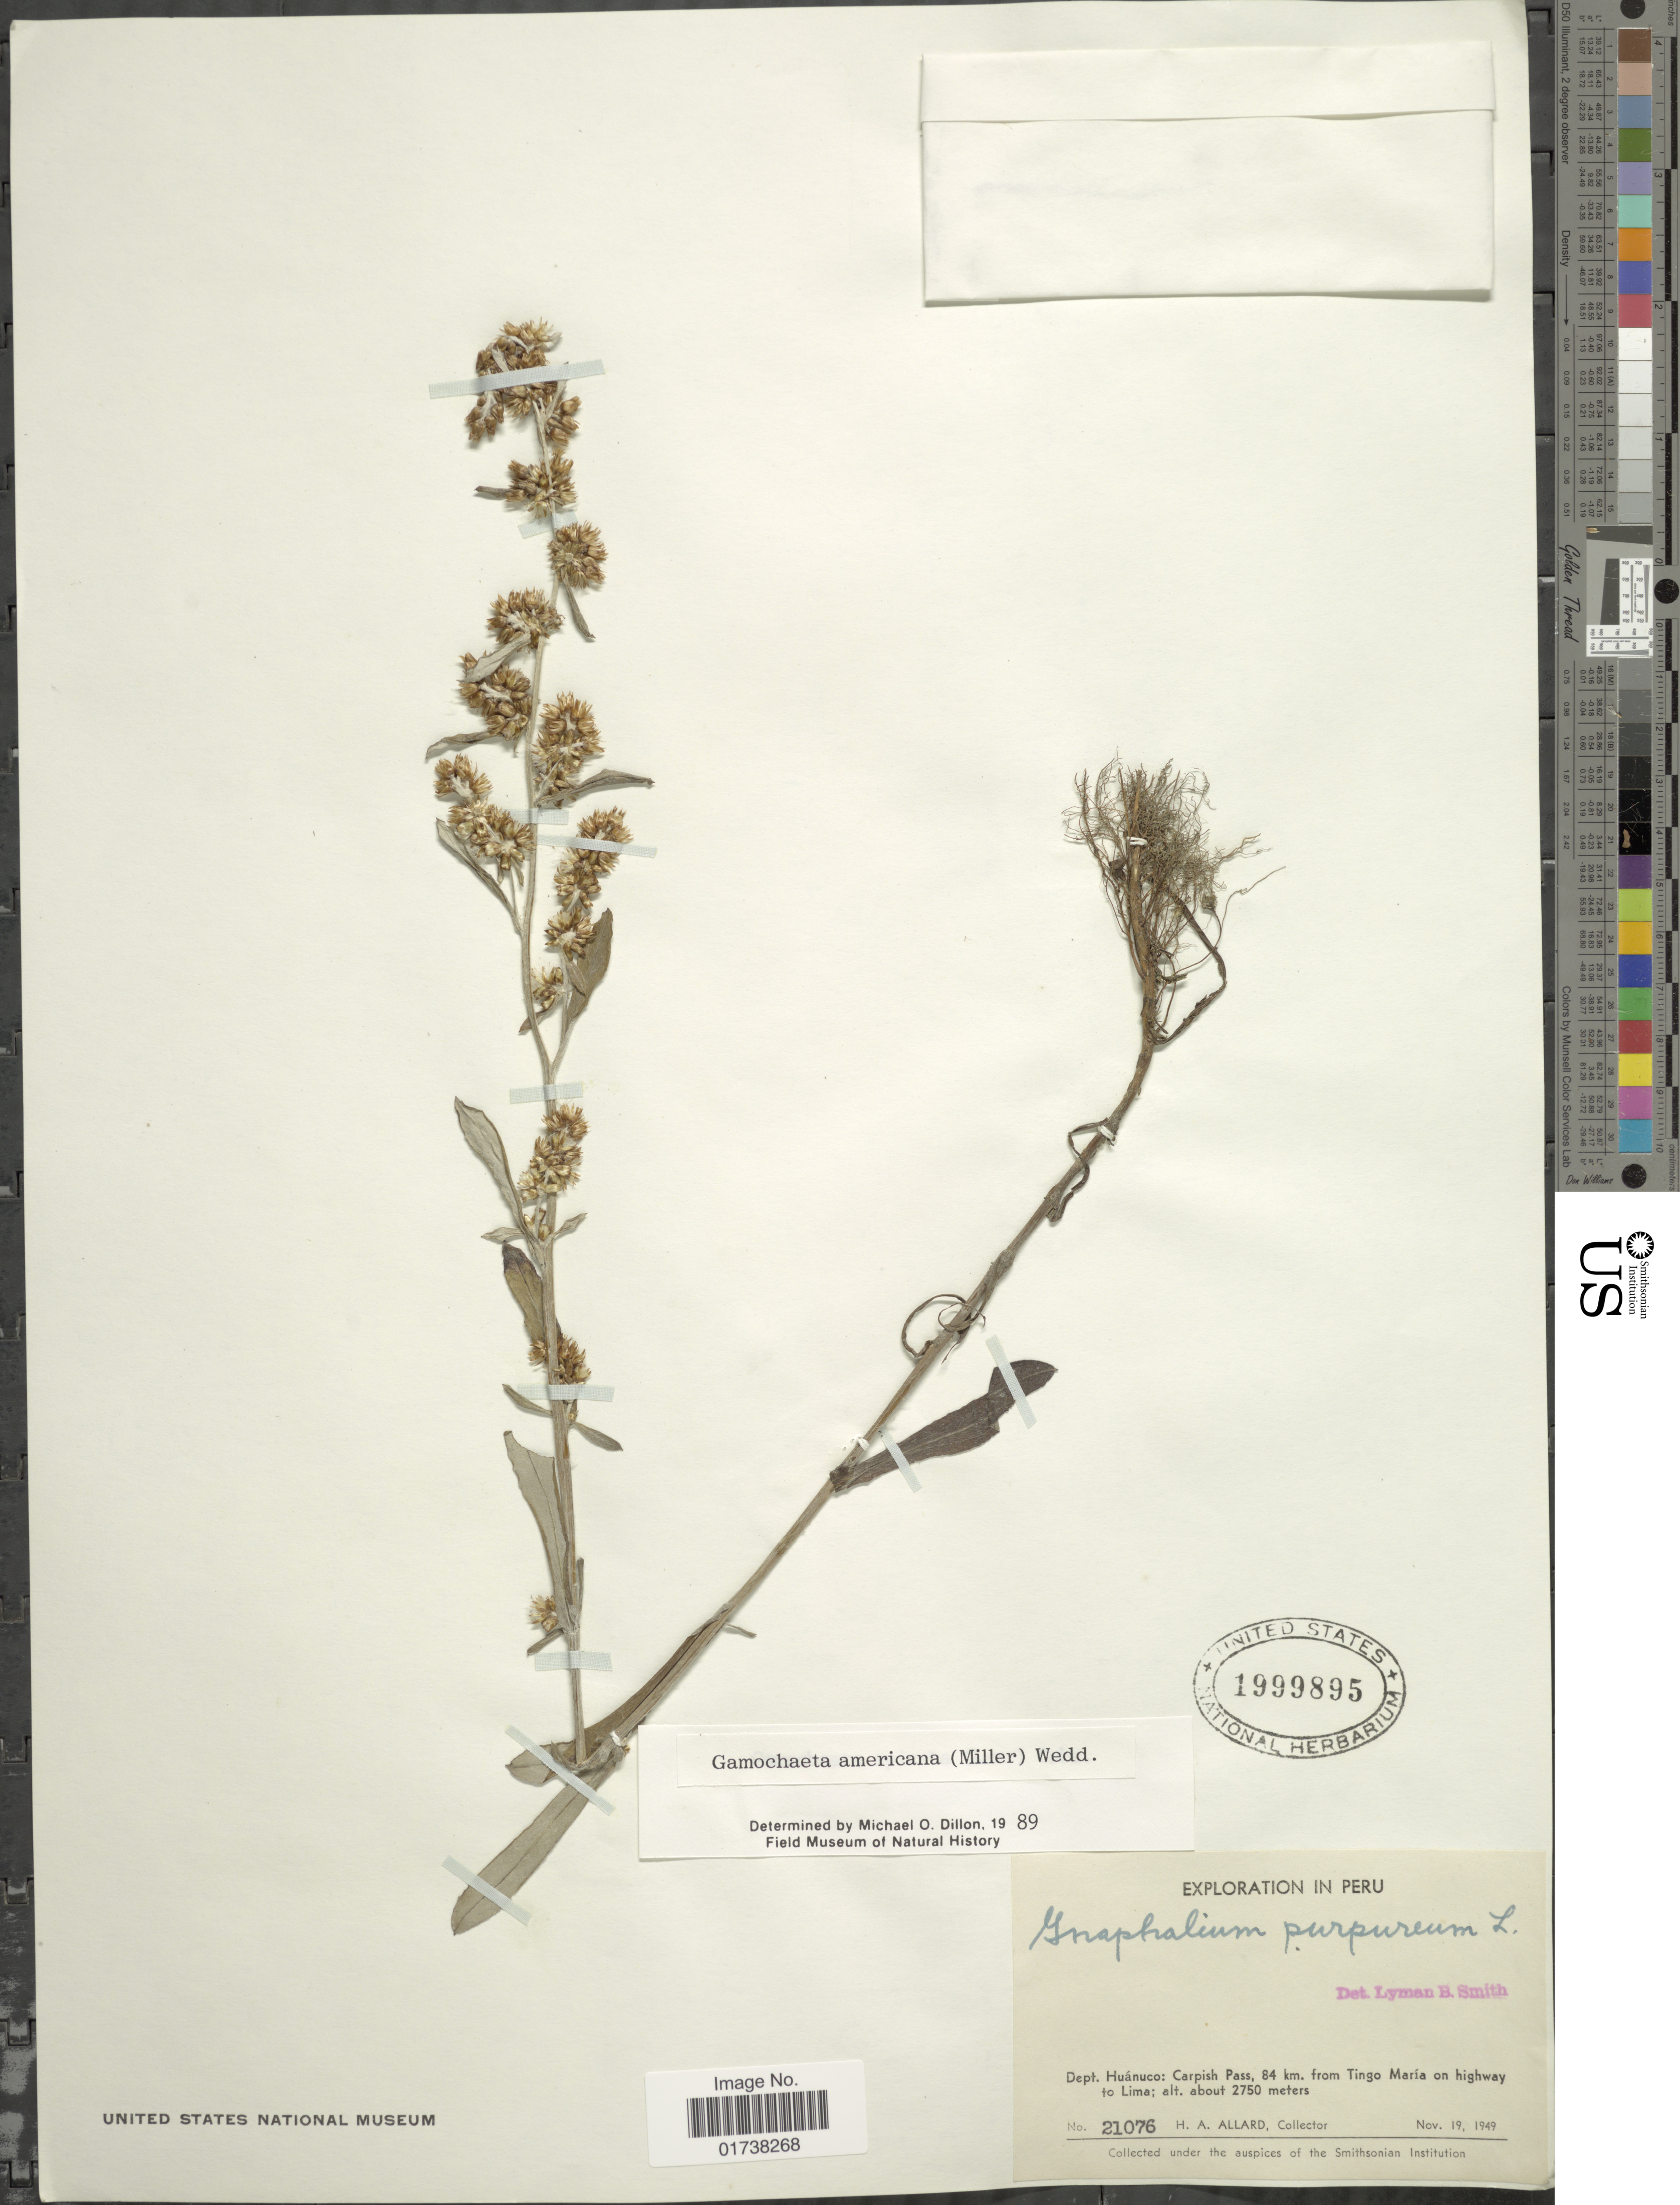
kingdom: Plantae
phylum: Tracheophyta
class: Magnoliopsida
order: Asterales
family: Asteraceae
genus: Gamochaeta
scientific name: Gamochaeta americana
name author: (Mill.) Wedd.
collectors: H. A. Allard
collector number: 21076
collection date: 1949-11-19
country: Peru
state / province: Huánuco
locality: Dept. Huanuco: Carpish Pass, 84 km. from Tingo Maria on highway to Lima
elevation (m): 2750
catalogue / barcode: US 1999895